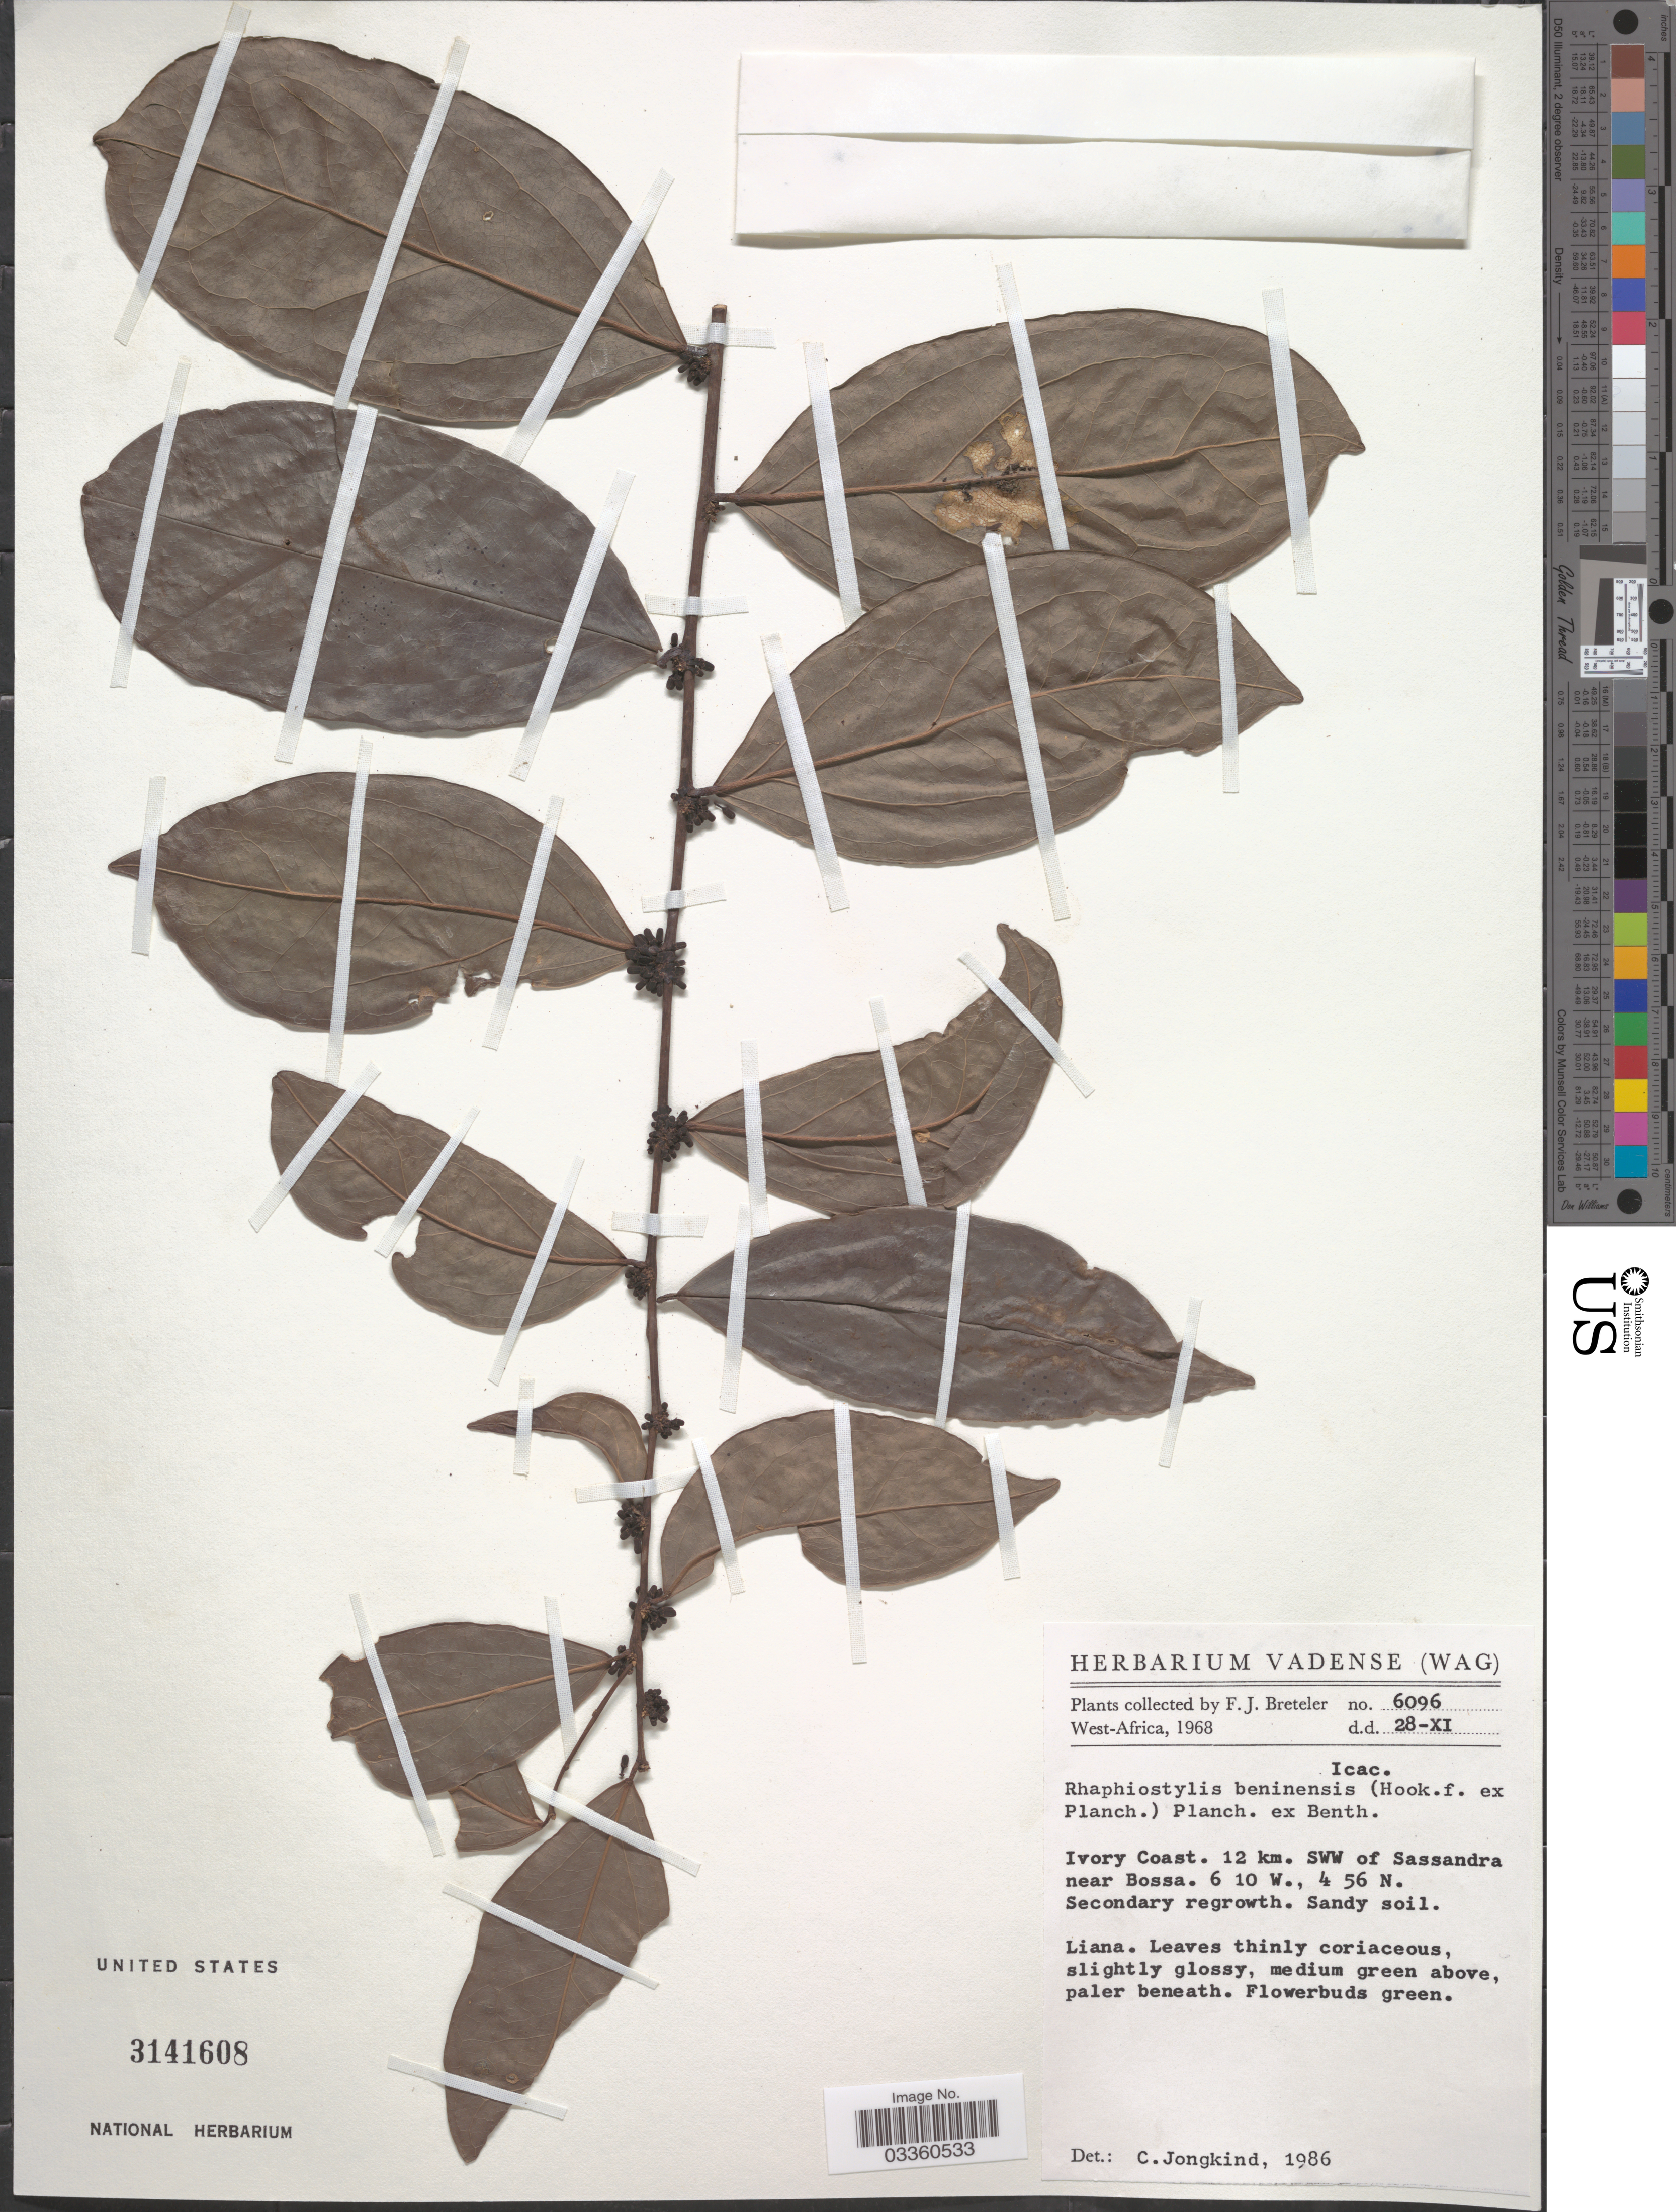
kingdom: Plantae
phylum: Tracheophyta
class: Magnoliopsida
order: Metteniusales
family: Metteniusaceae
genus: Rhaphiostylis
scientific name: Rhaphiostylis beninensis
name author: (Planch.) Benth.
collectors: F. J. Breteler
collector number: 6096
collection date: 1968-11-28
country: Ivory Coast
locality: West-Africa. 12 km. SWW of Sassandra near Bossa.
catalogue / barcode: US 3141608